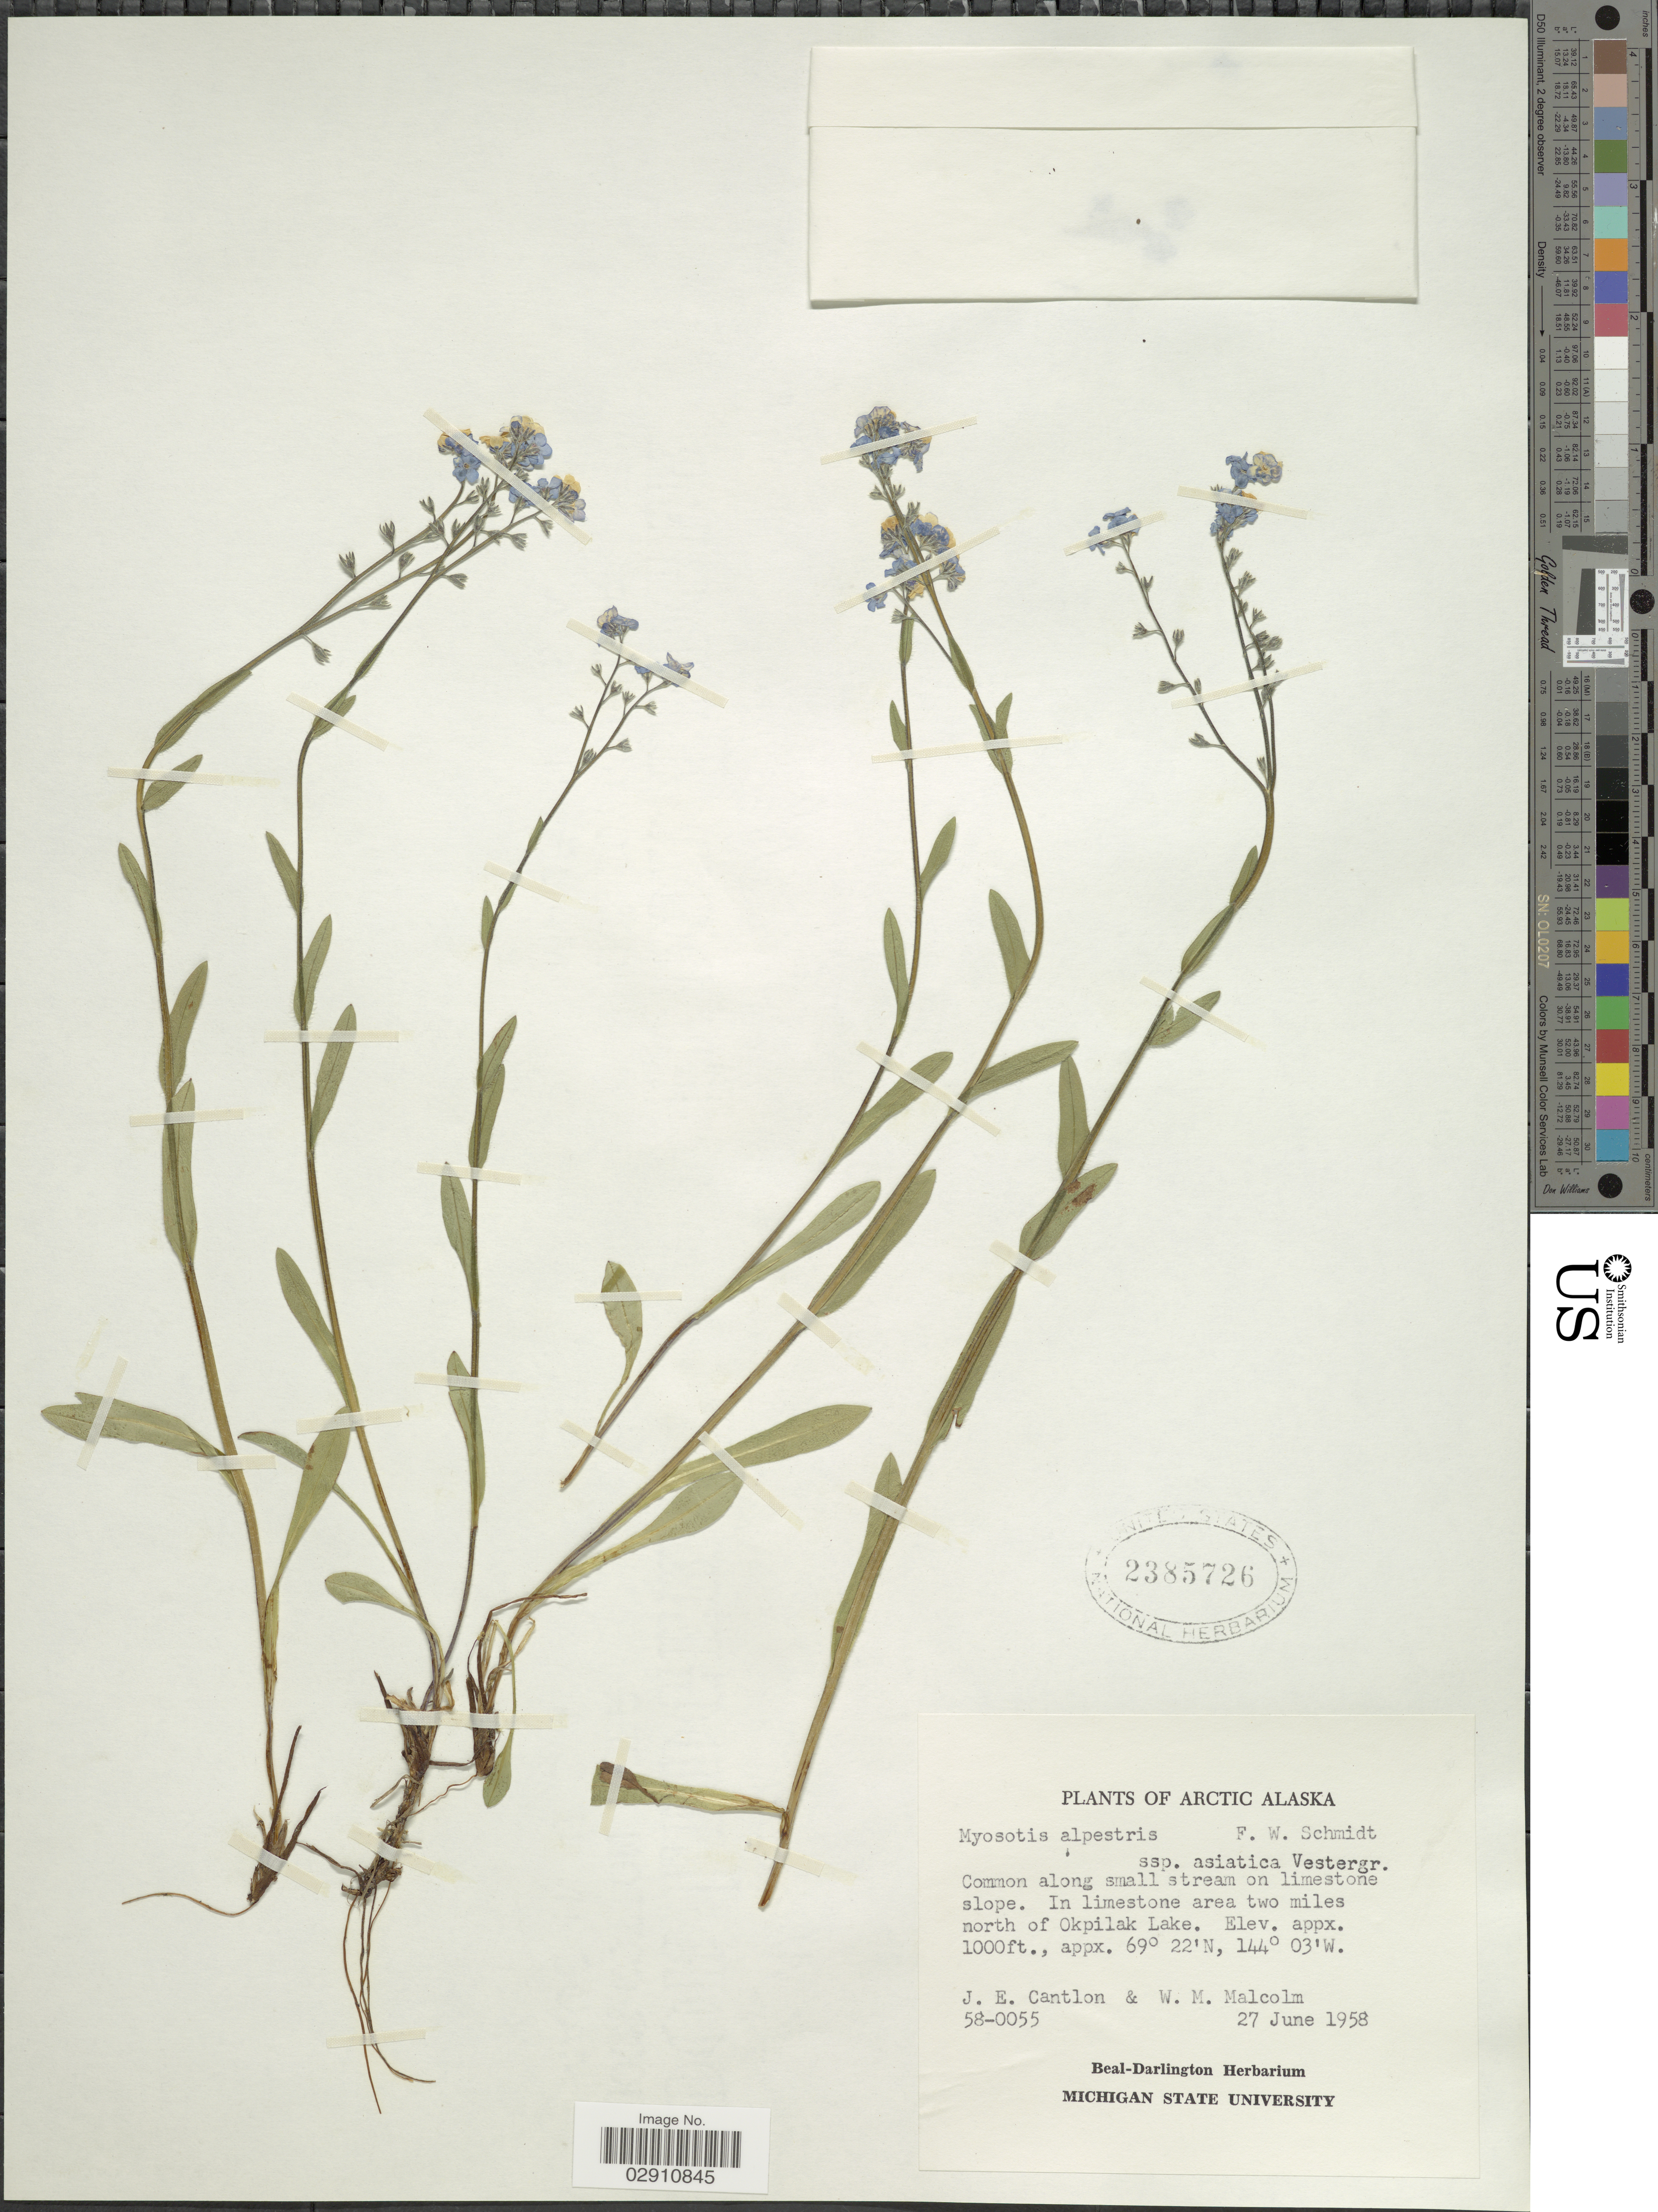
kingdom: Plantae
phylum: Tracheophyta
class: Magnoliopsida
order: Boraginales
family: Boraginaceae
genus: Myosotis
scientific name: Myosotis alpestris subsp. asiatica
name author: Vestergr.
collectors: J. Cantlon & W. Malcolm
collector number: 58-0055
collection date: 1958-06-27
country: United States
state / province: Alaska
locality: Arctic Alaska. In limestone area two miles north of Okpilak Lake.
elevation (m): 305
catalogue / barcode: US 2385726